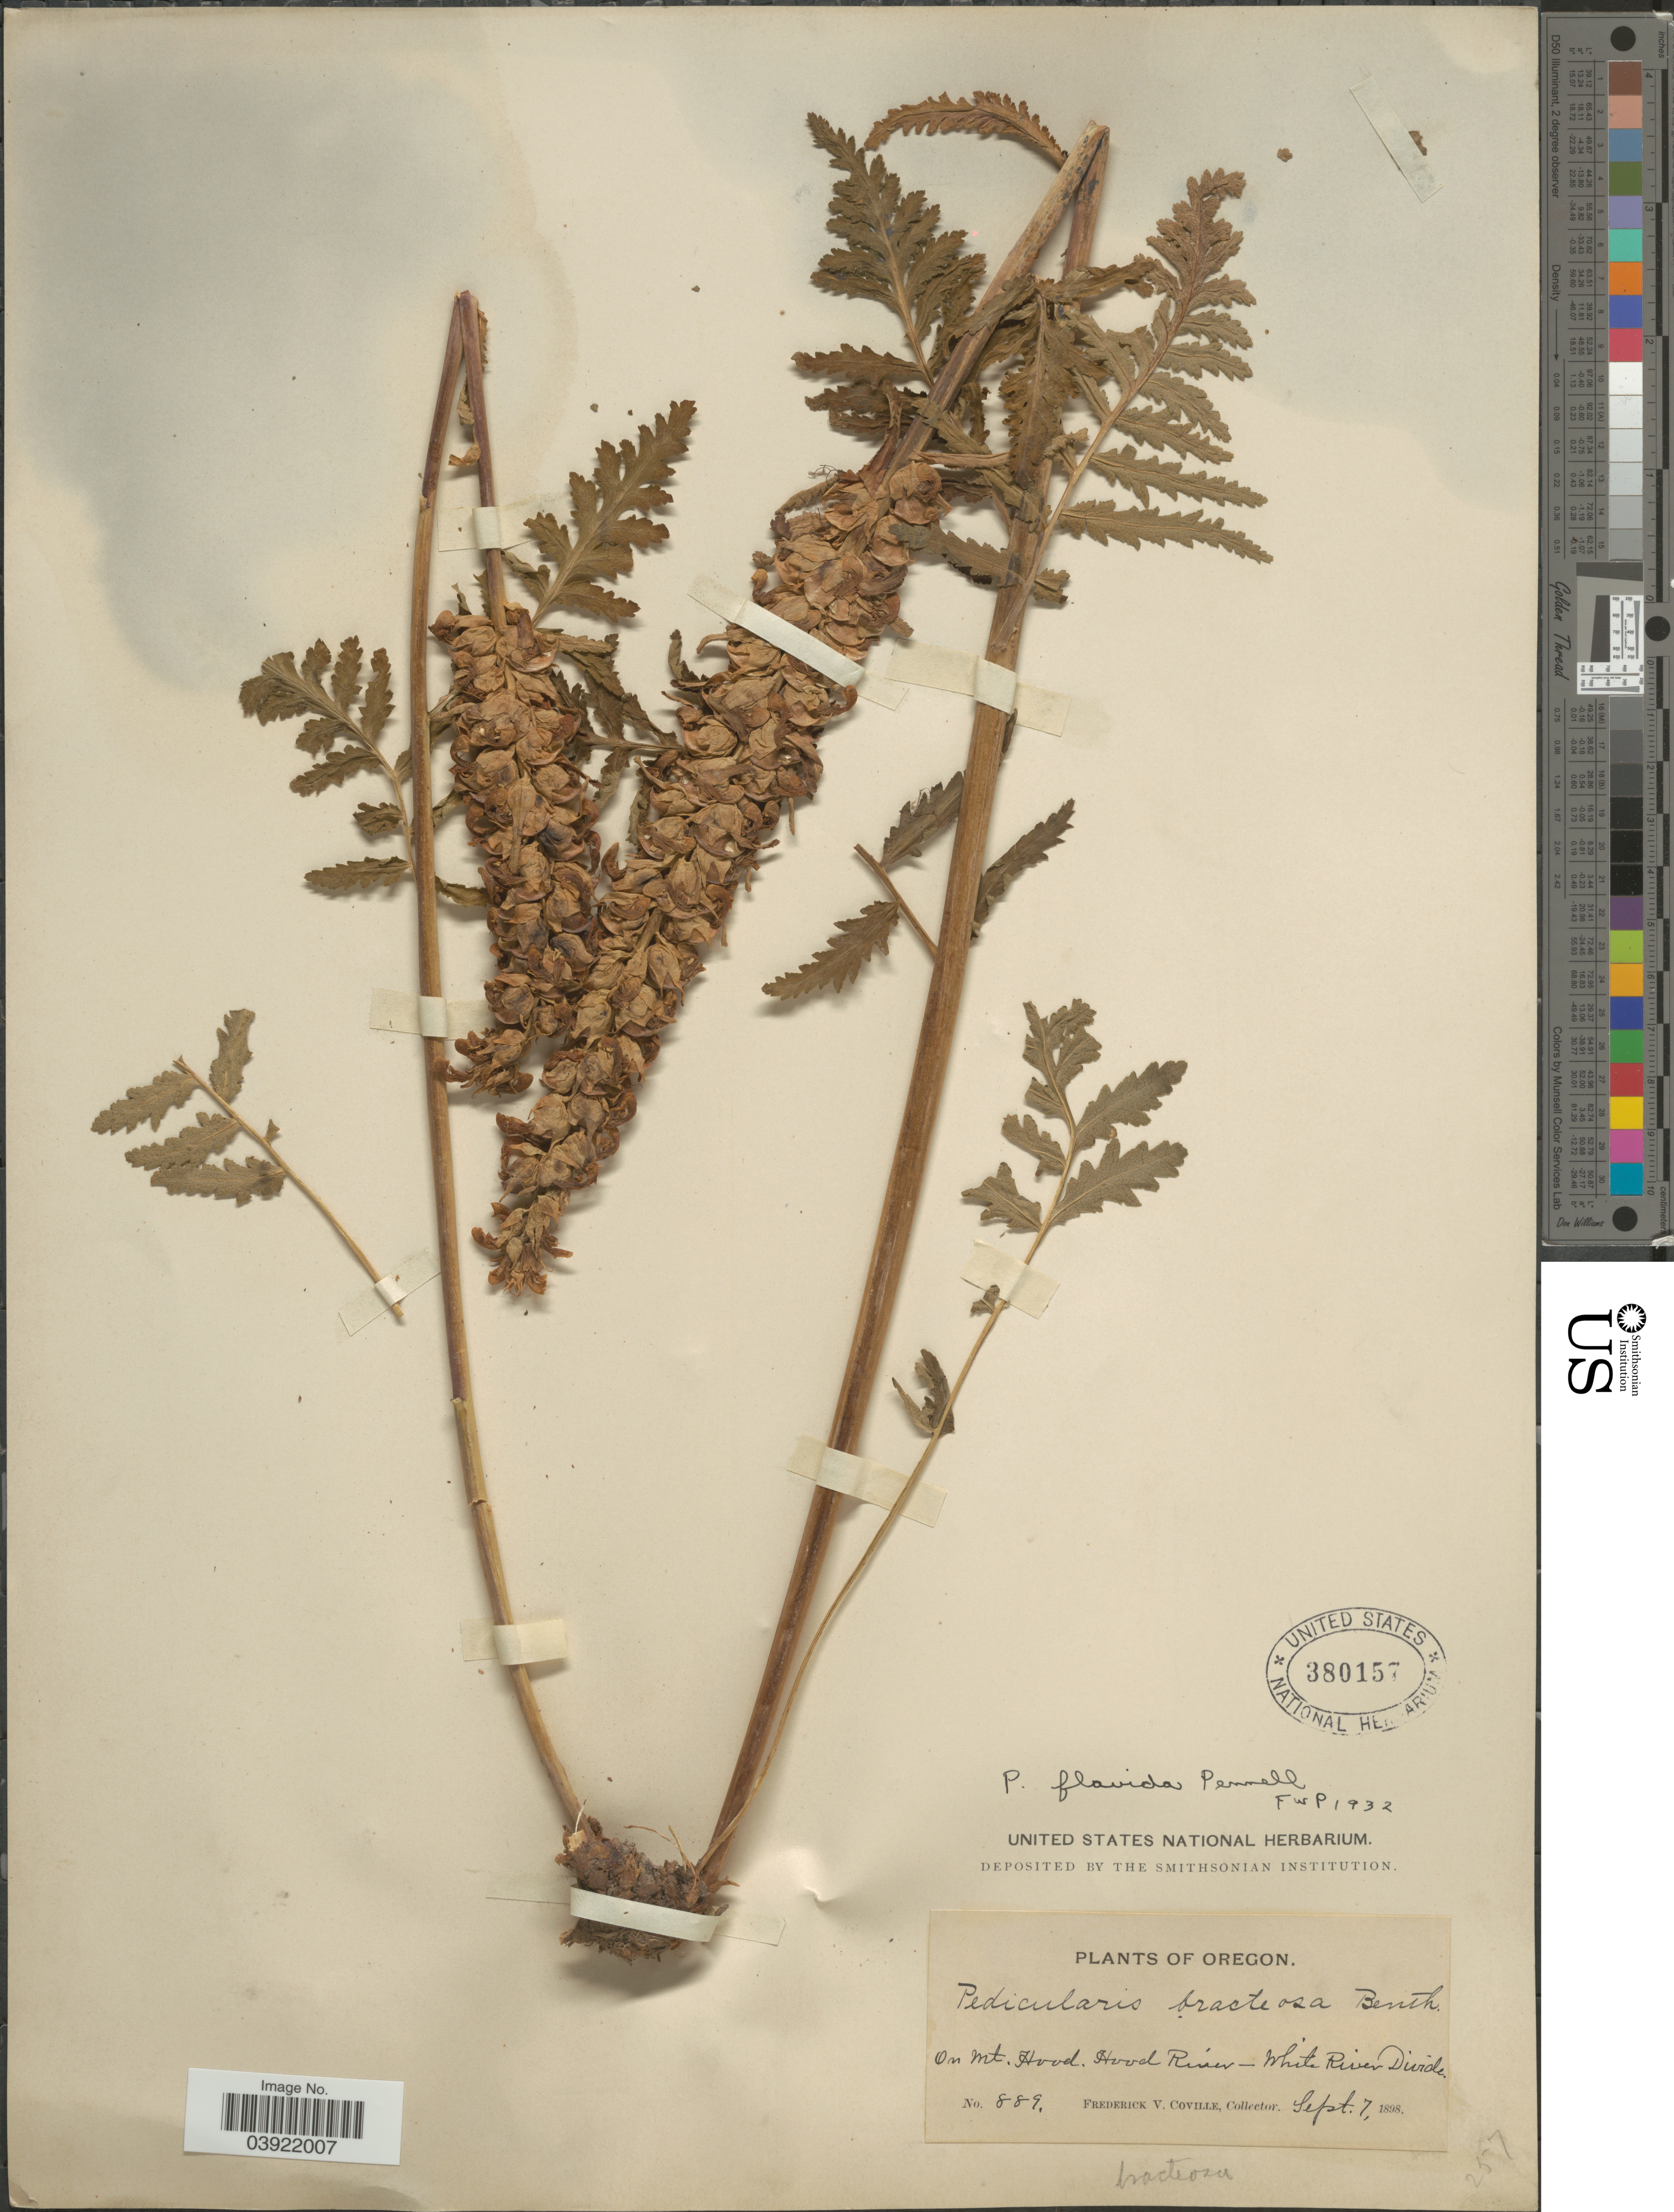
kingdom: Plantae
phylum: Tracheophyta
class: Magnoliopsida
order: Lamiales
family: Orobanchaceae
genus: Pedicularis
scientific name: Pedicularis flavida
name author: Pennell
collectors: F. V. Coville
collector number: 889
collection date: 1898-09-07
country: United States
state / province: Oregon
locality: On Mt. Hood. Hood River - White River Divide.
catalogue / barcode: US 380157